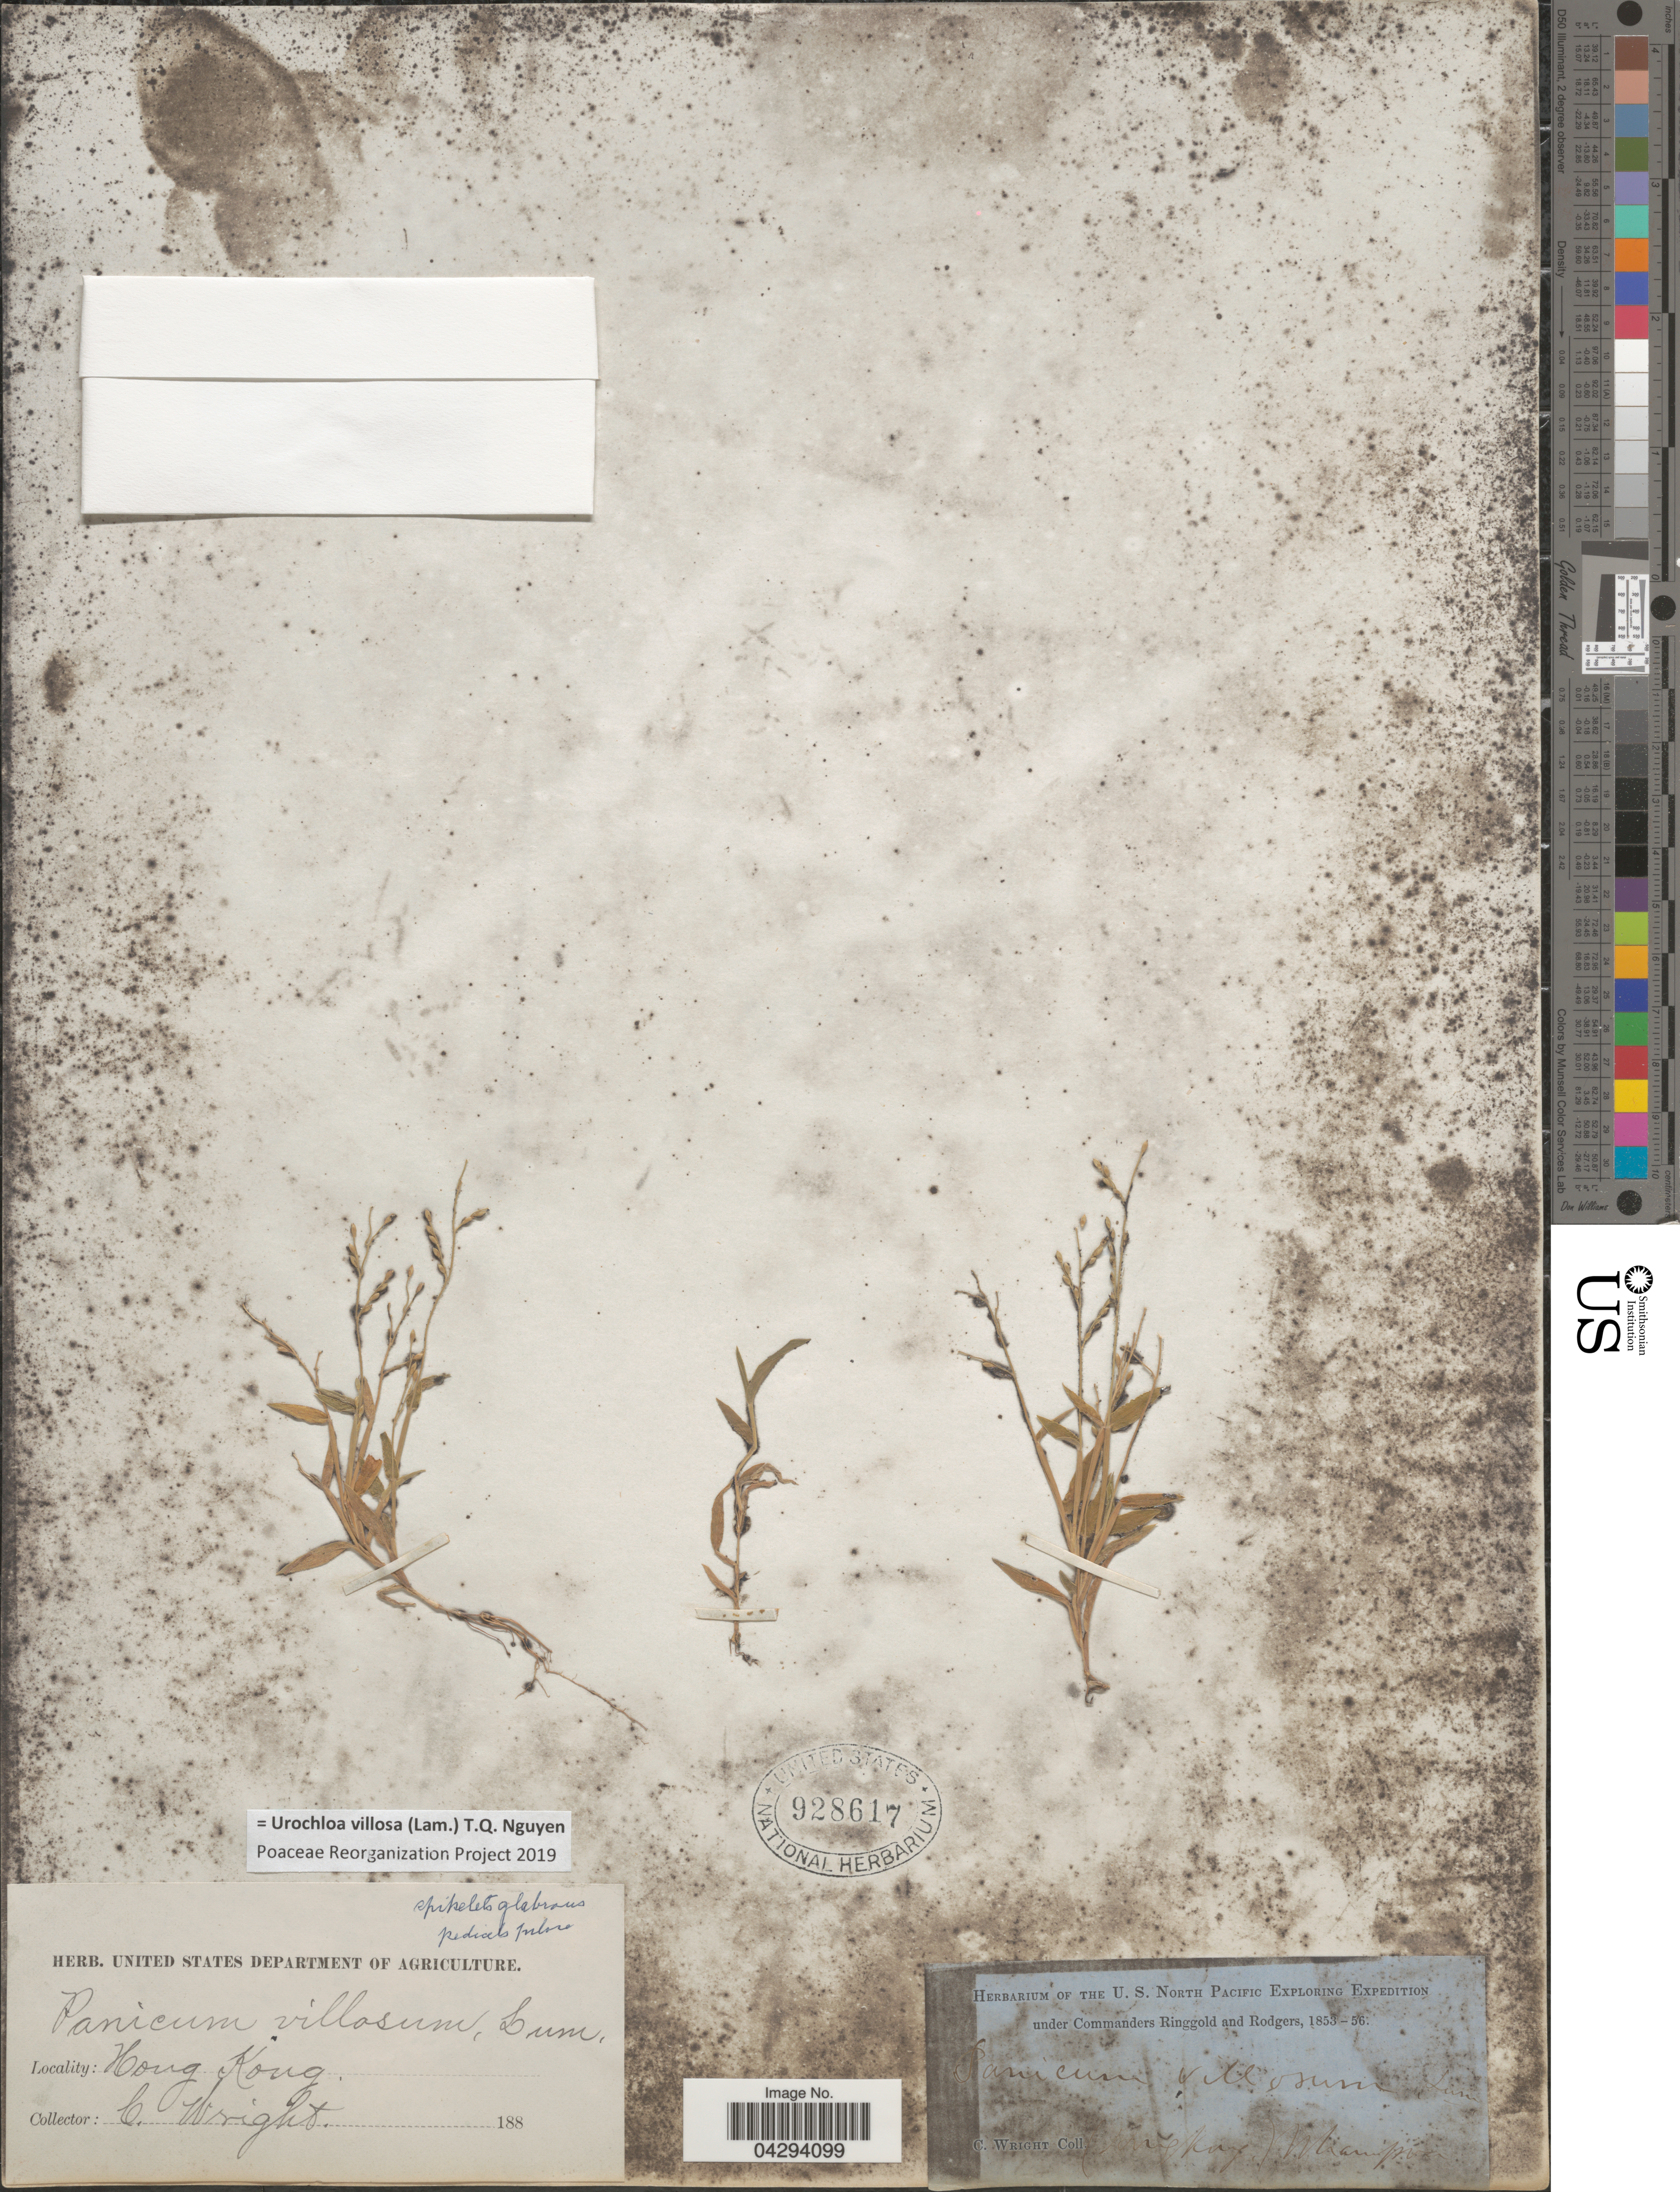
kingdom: Plantae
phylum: Tracheophyta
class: Liliopsida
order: Poales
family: Poaceae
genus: Urochloa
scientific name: Urochloa villosa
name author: (Lam.) T.Q. Nguyen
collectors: C. Wright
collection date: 1853/1856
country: China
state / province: Hong Kong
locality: (Hong Kong) Whampoa.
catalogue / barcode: US 928617